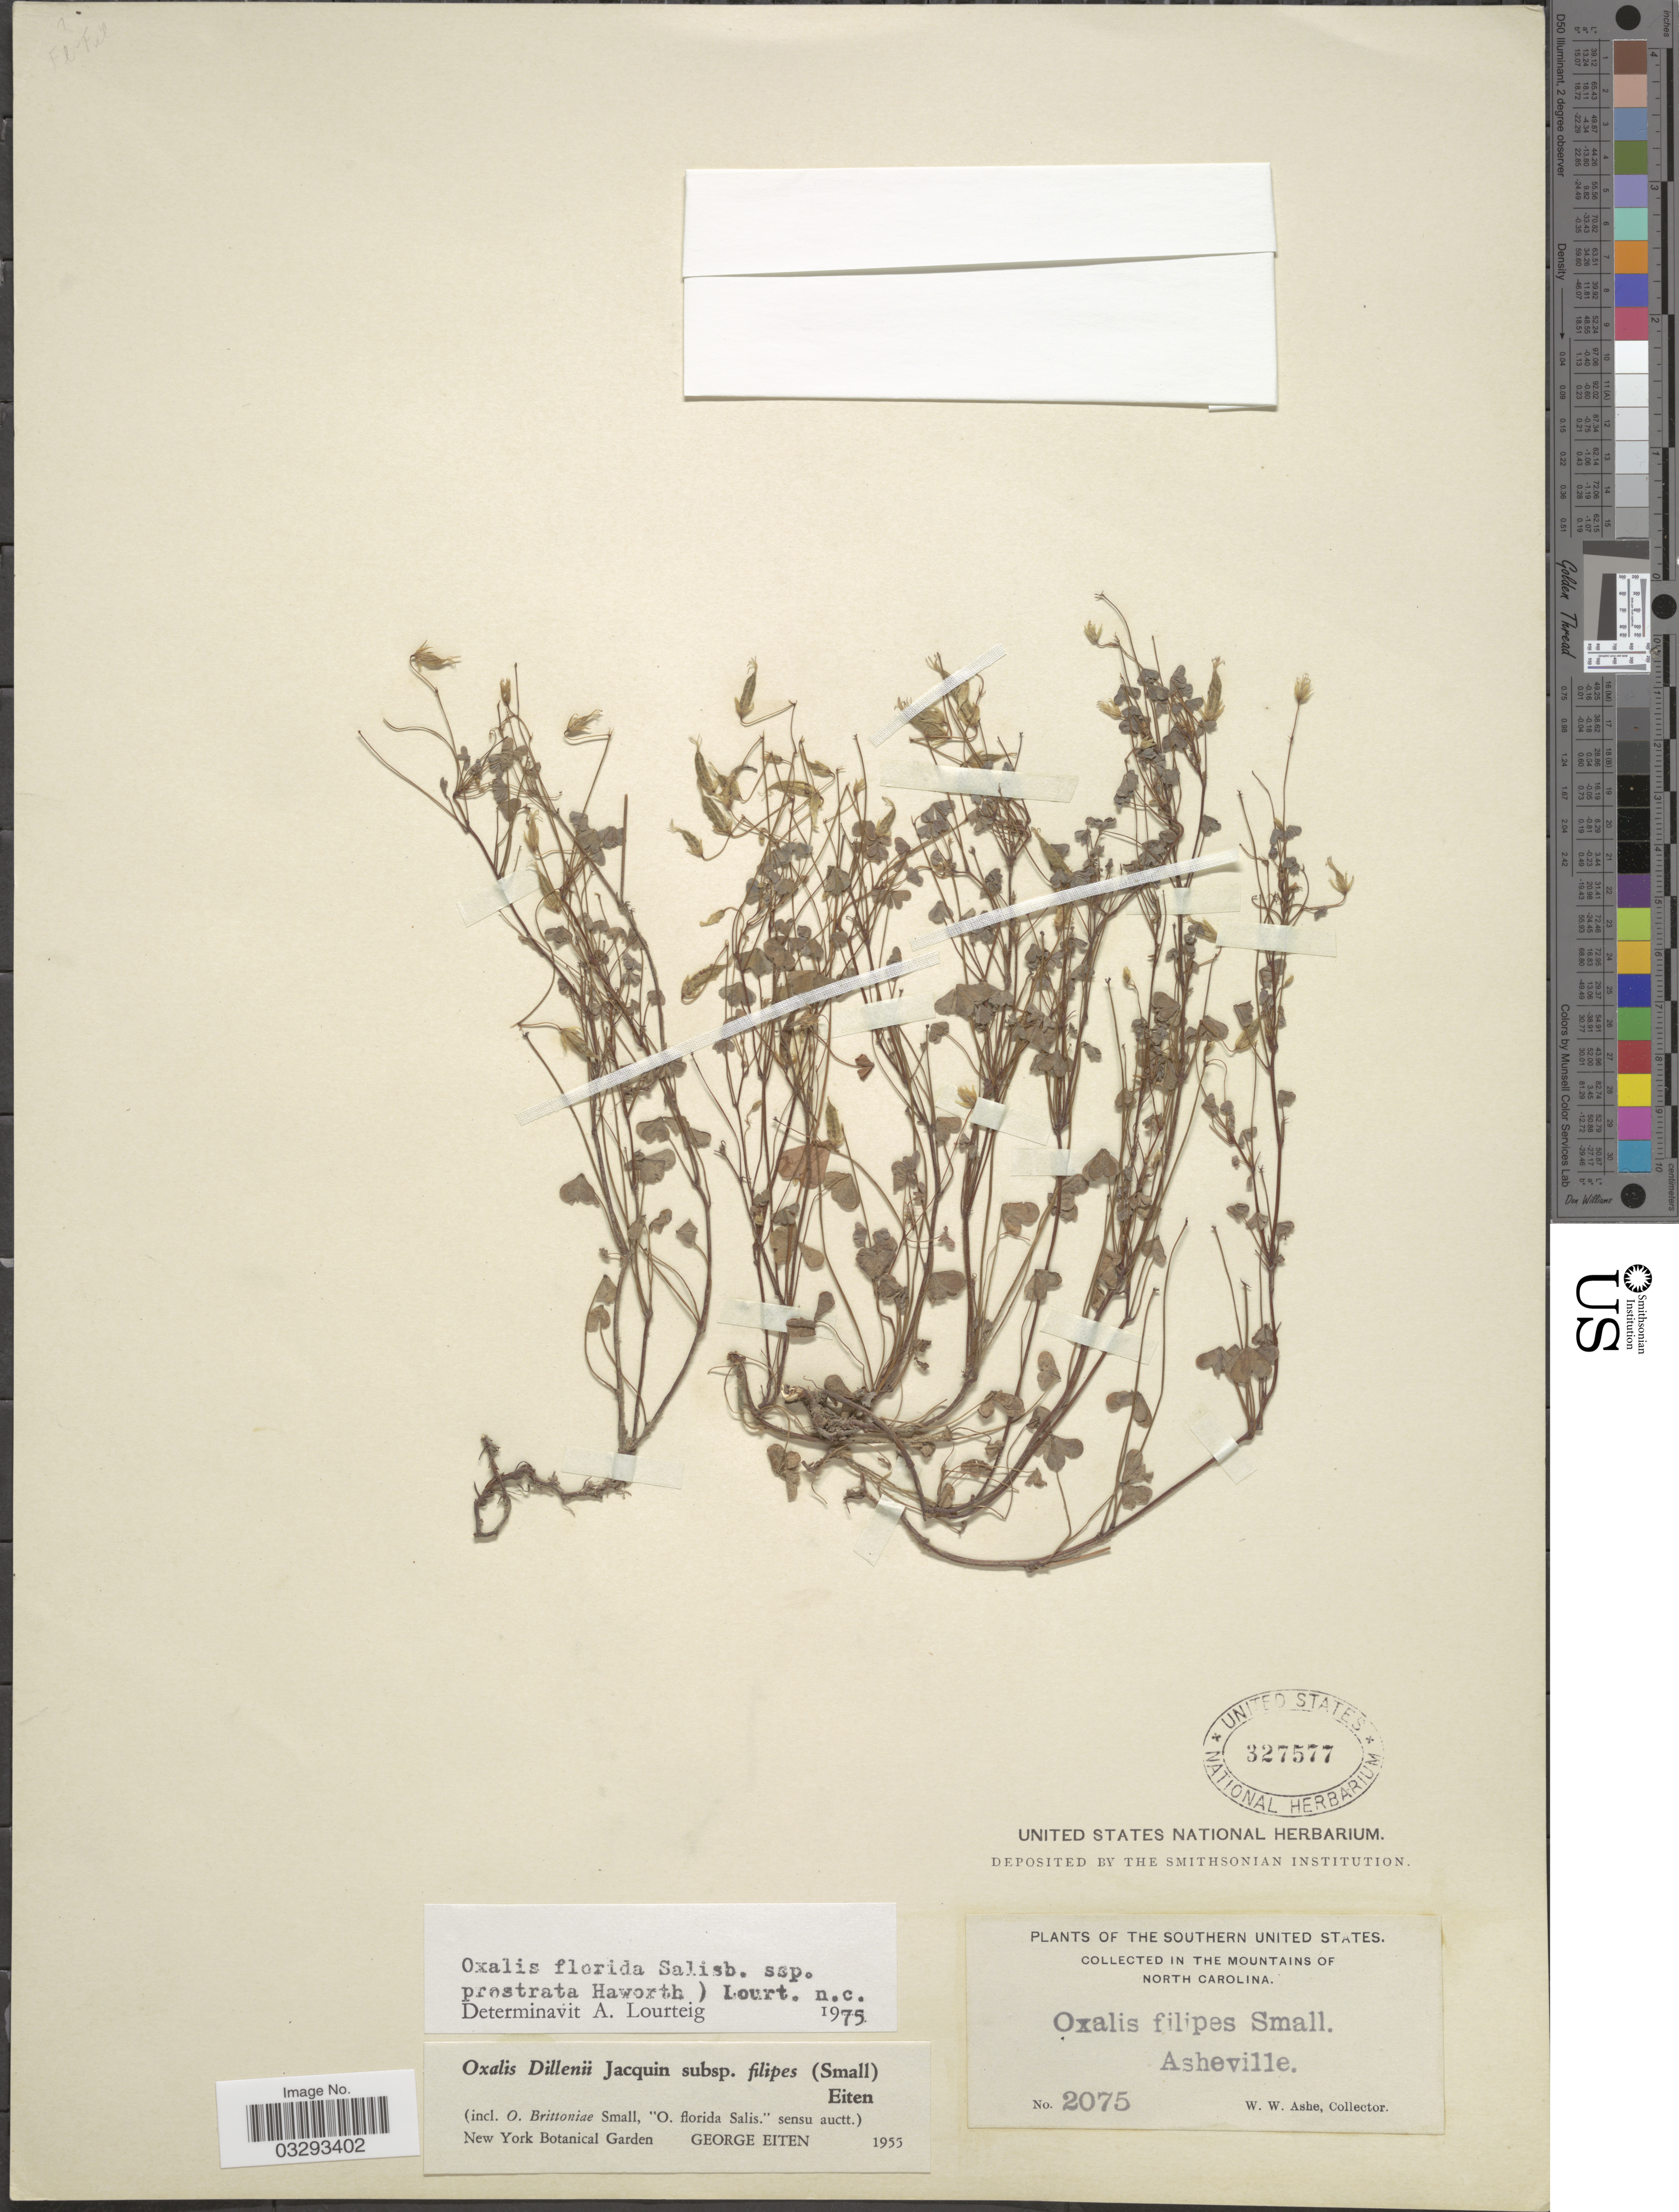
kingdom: Plantae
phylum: Tracheophyta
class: Magnoliopsida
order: Oxalidales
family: Oxalidaceae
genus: Oxalis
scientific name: Oxalis florida subsp. prostrata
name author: (Haw.) Lourteig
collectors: W. W. Ashe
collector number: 2075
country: United States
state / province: North Carolina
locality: Southern United States. In the Mountains of North Carolina. Asheville.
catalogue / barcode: US 327577